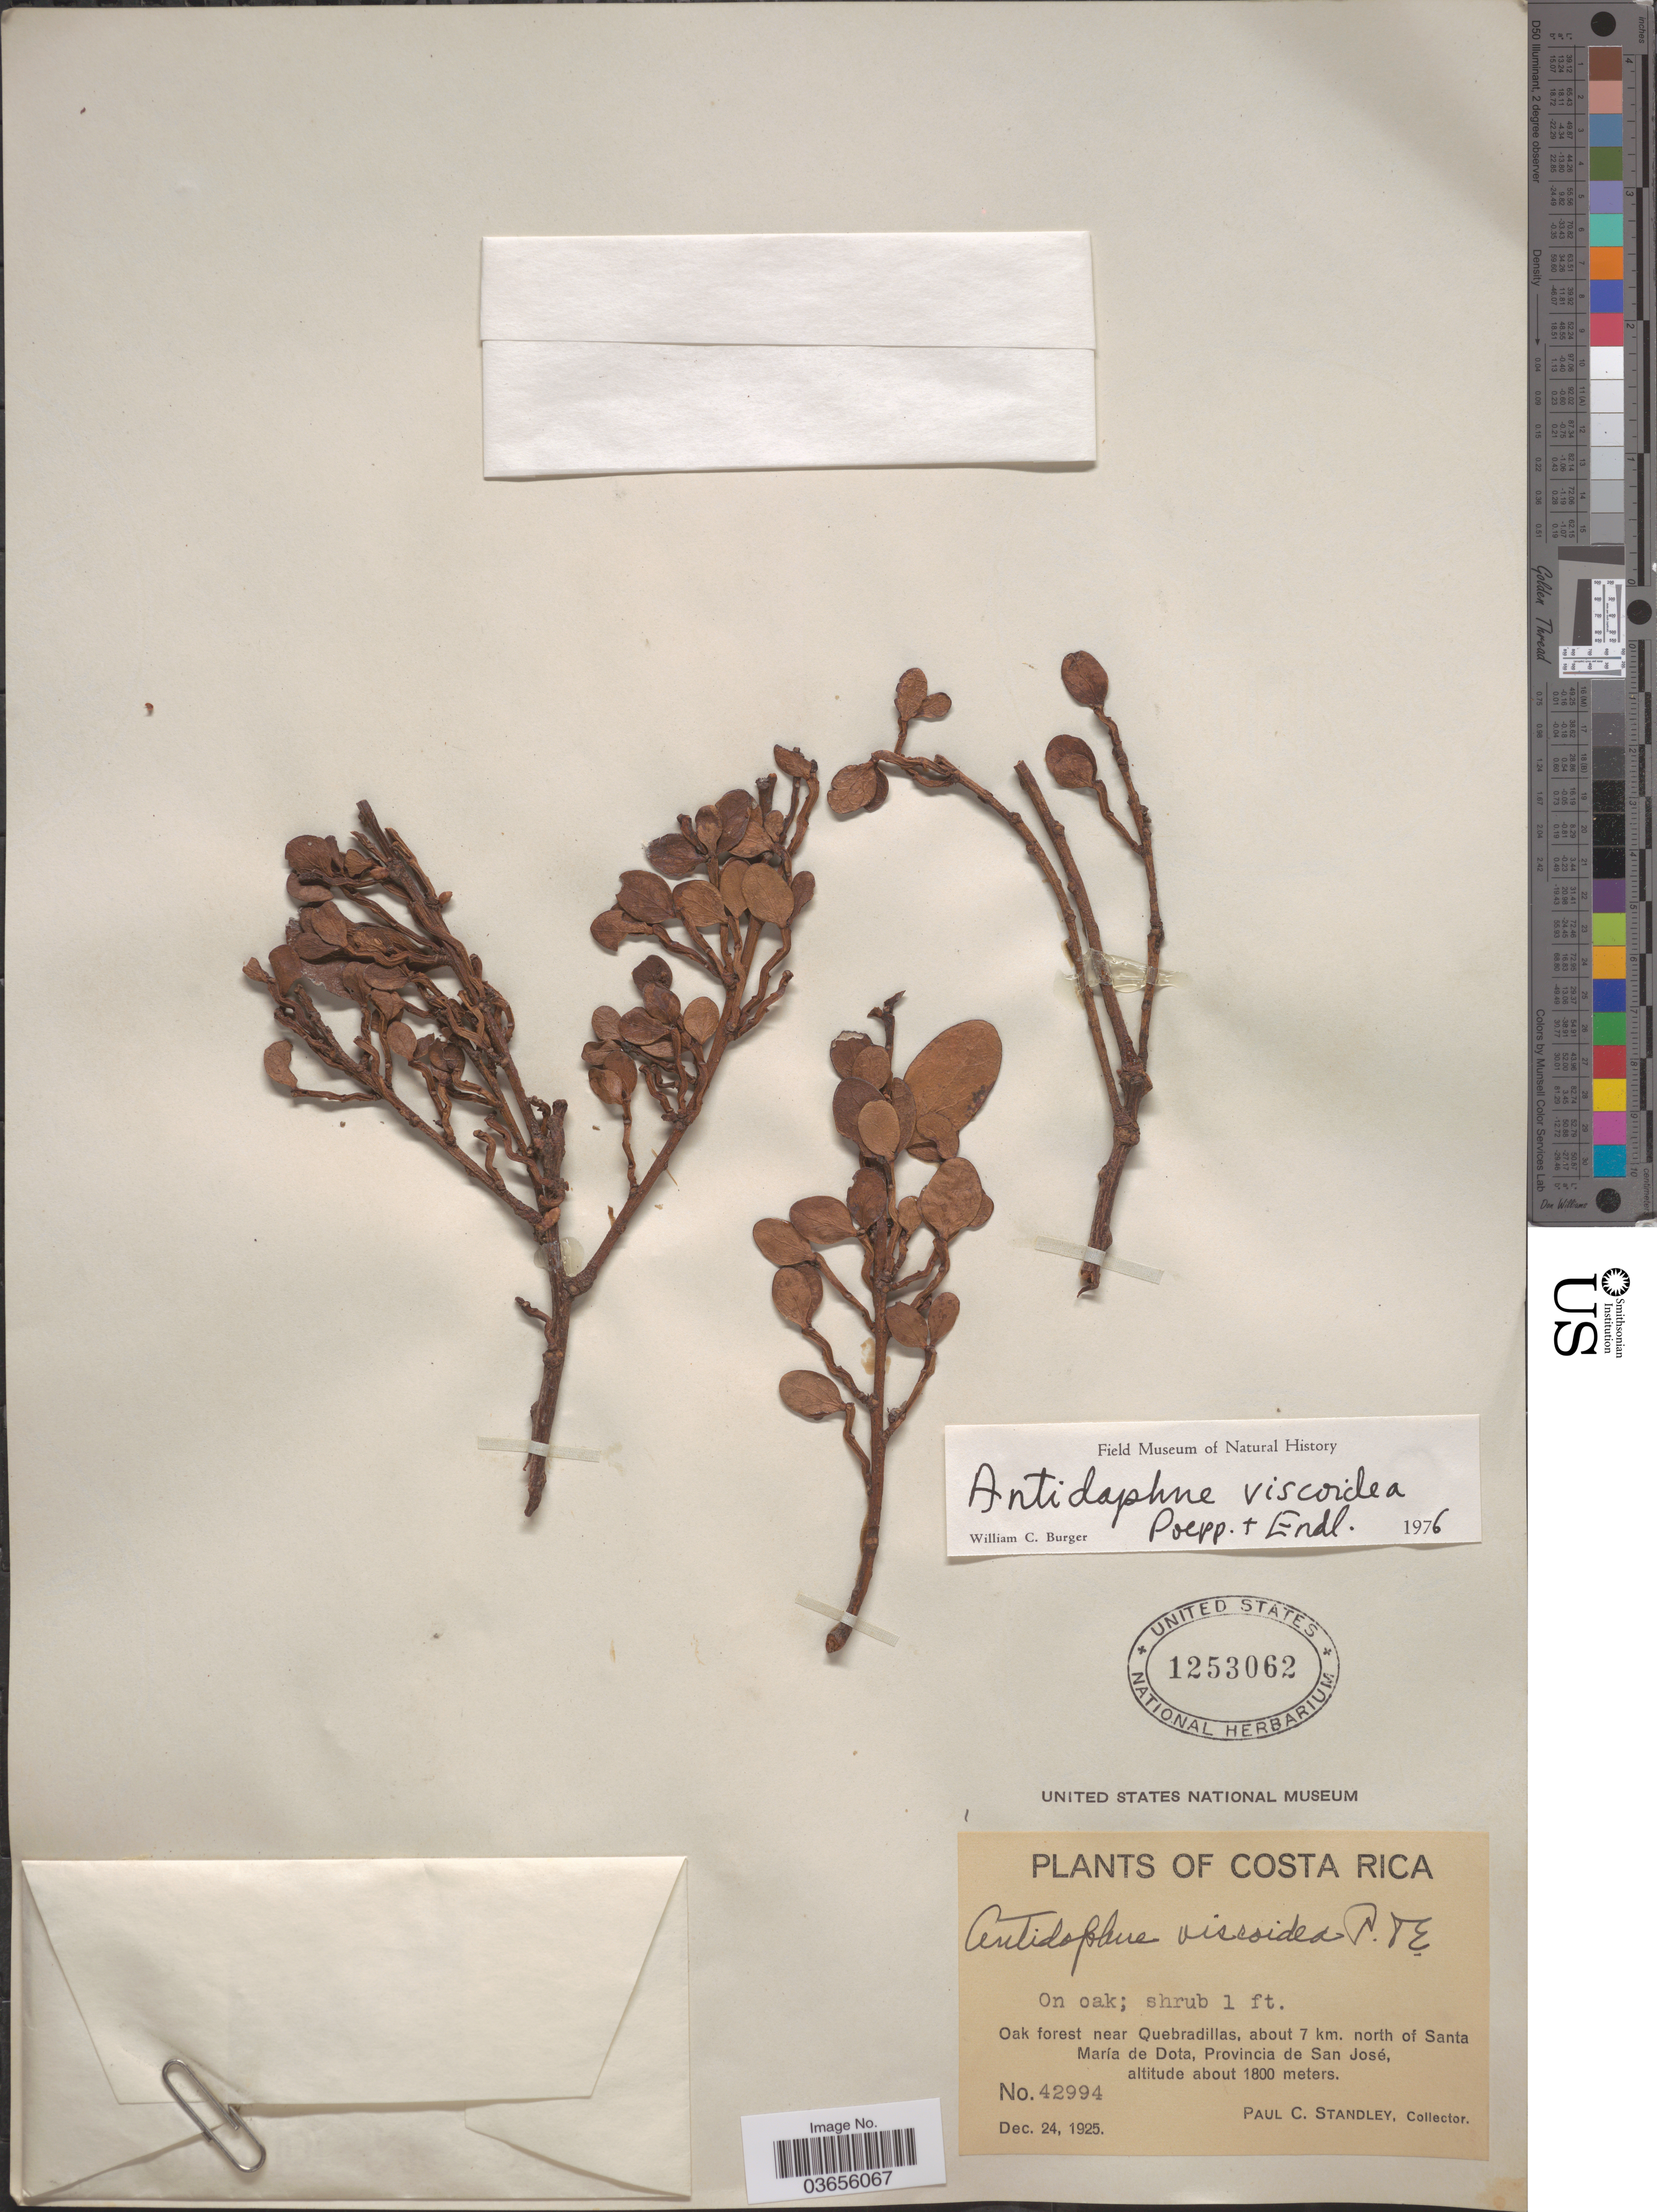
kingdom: Plantae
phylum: Tracheophyta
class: Magnoliopsida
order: Santalales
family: Santalaceae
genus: Antidaphne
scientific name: Antidaphne viscoidea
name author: Poepp. & Endl.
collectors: P. C. Standley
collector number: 42994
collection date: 1925-12-24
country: Costa Rica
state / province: San José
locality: Oak forest near Quebradillas, about 7 km. north of Santa María de Dota.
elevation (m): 1800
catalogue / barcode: US 1253062